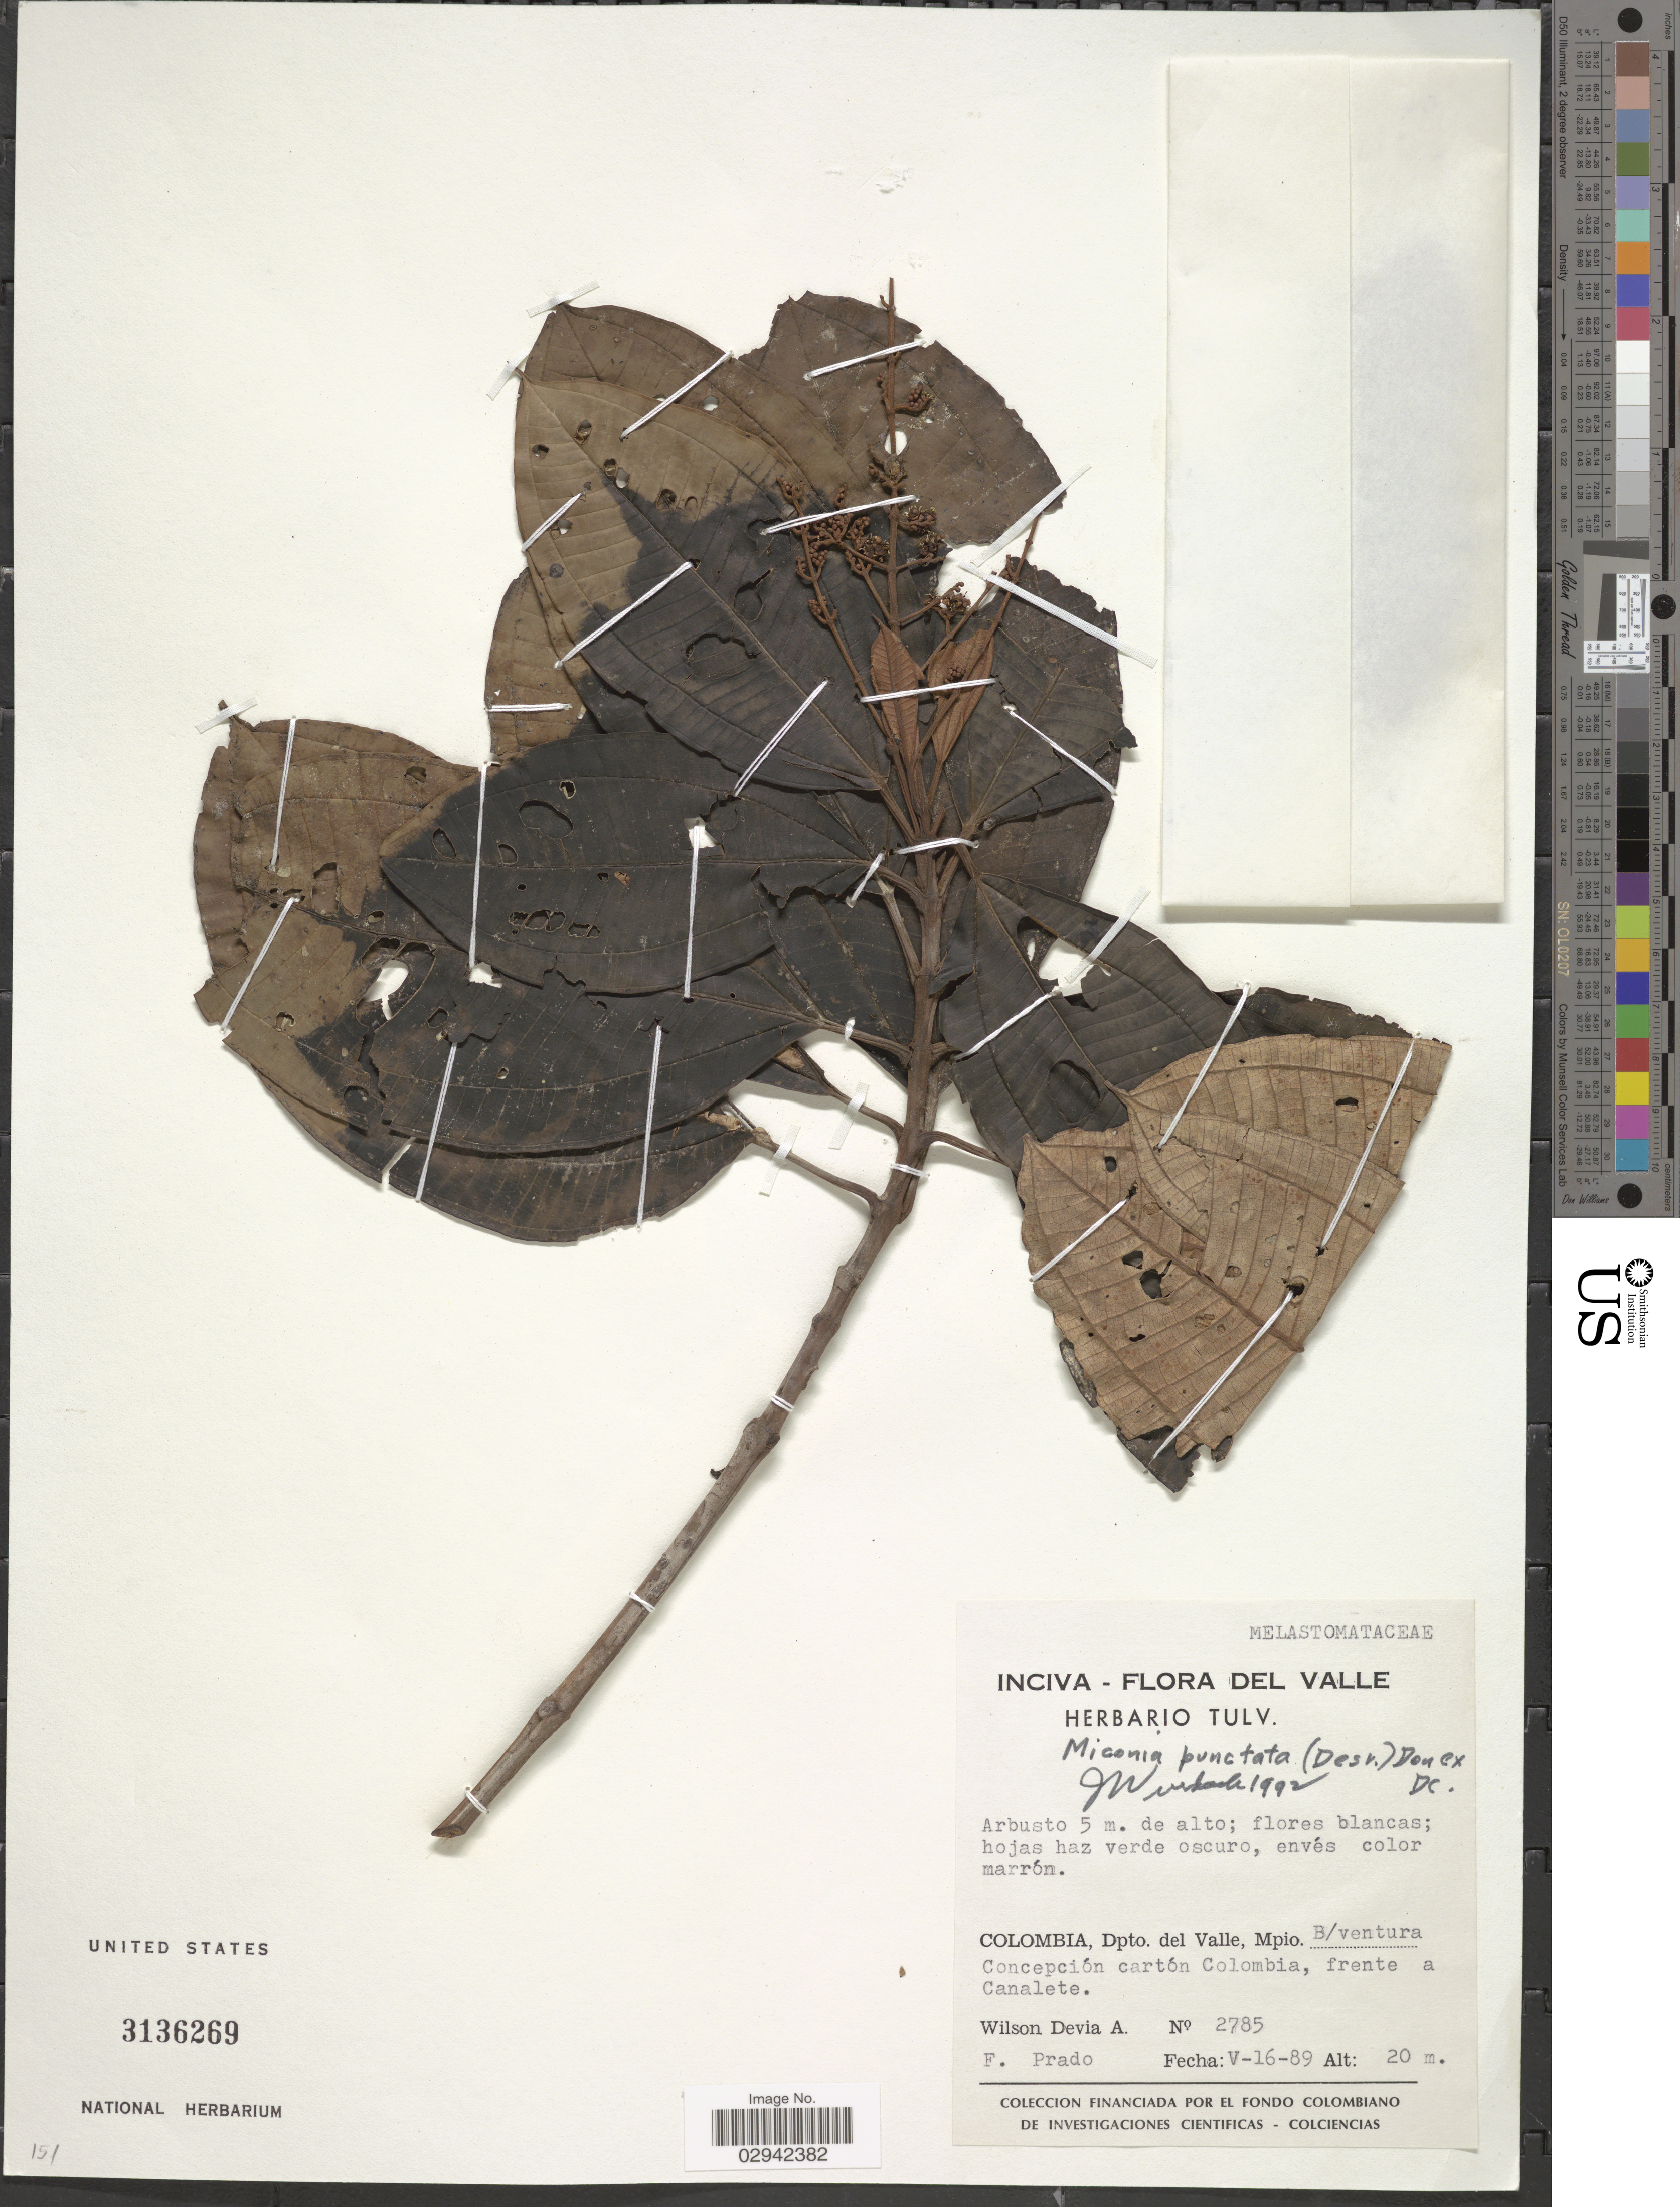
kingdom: Plantae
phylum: Tracheophyta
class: Magnoliopsida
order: Myrtales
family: Melastomataceae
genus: Miconia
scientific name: Miconia punctata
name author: (Desr.) D. Don ex DC.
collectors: W. Devia A. & Prado. F.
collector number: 2785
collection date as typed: Transcribed d/m/y: 16/5/89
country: Colombia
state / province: Valle del Cauca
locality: Dpto. del Valle, Mpio B/ventura Concepción cartón Colombia, frente a Canalete. Del Valle.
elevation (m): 20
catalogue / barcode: US 3136269